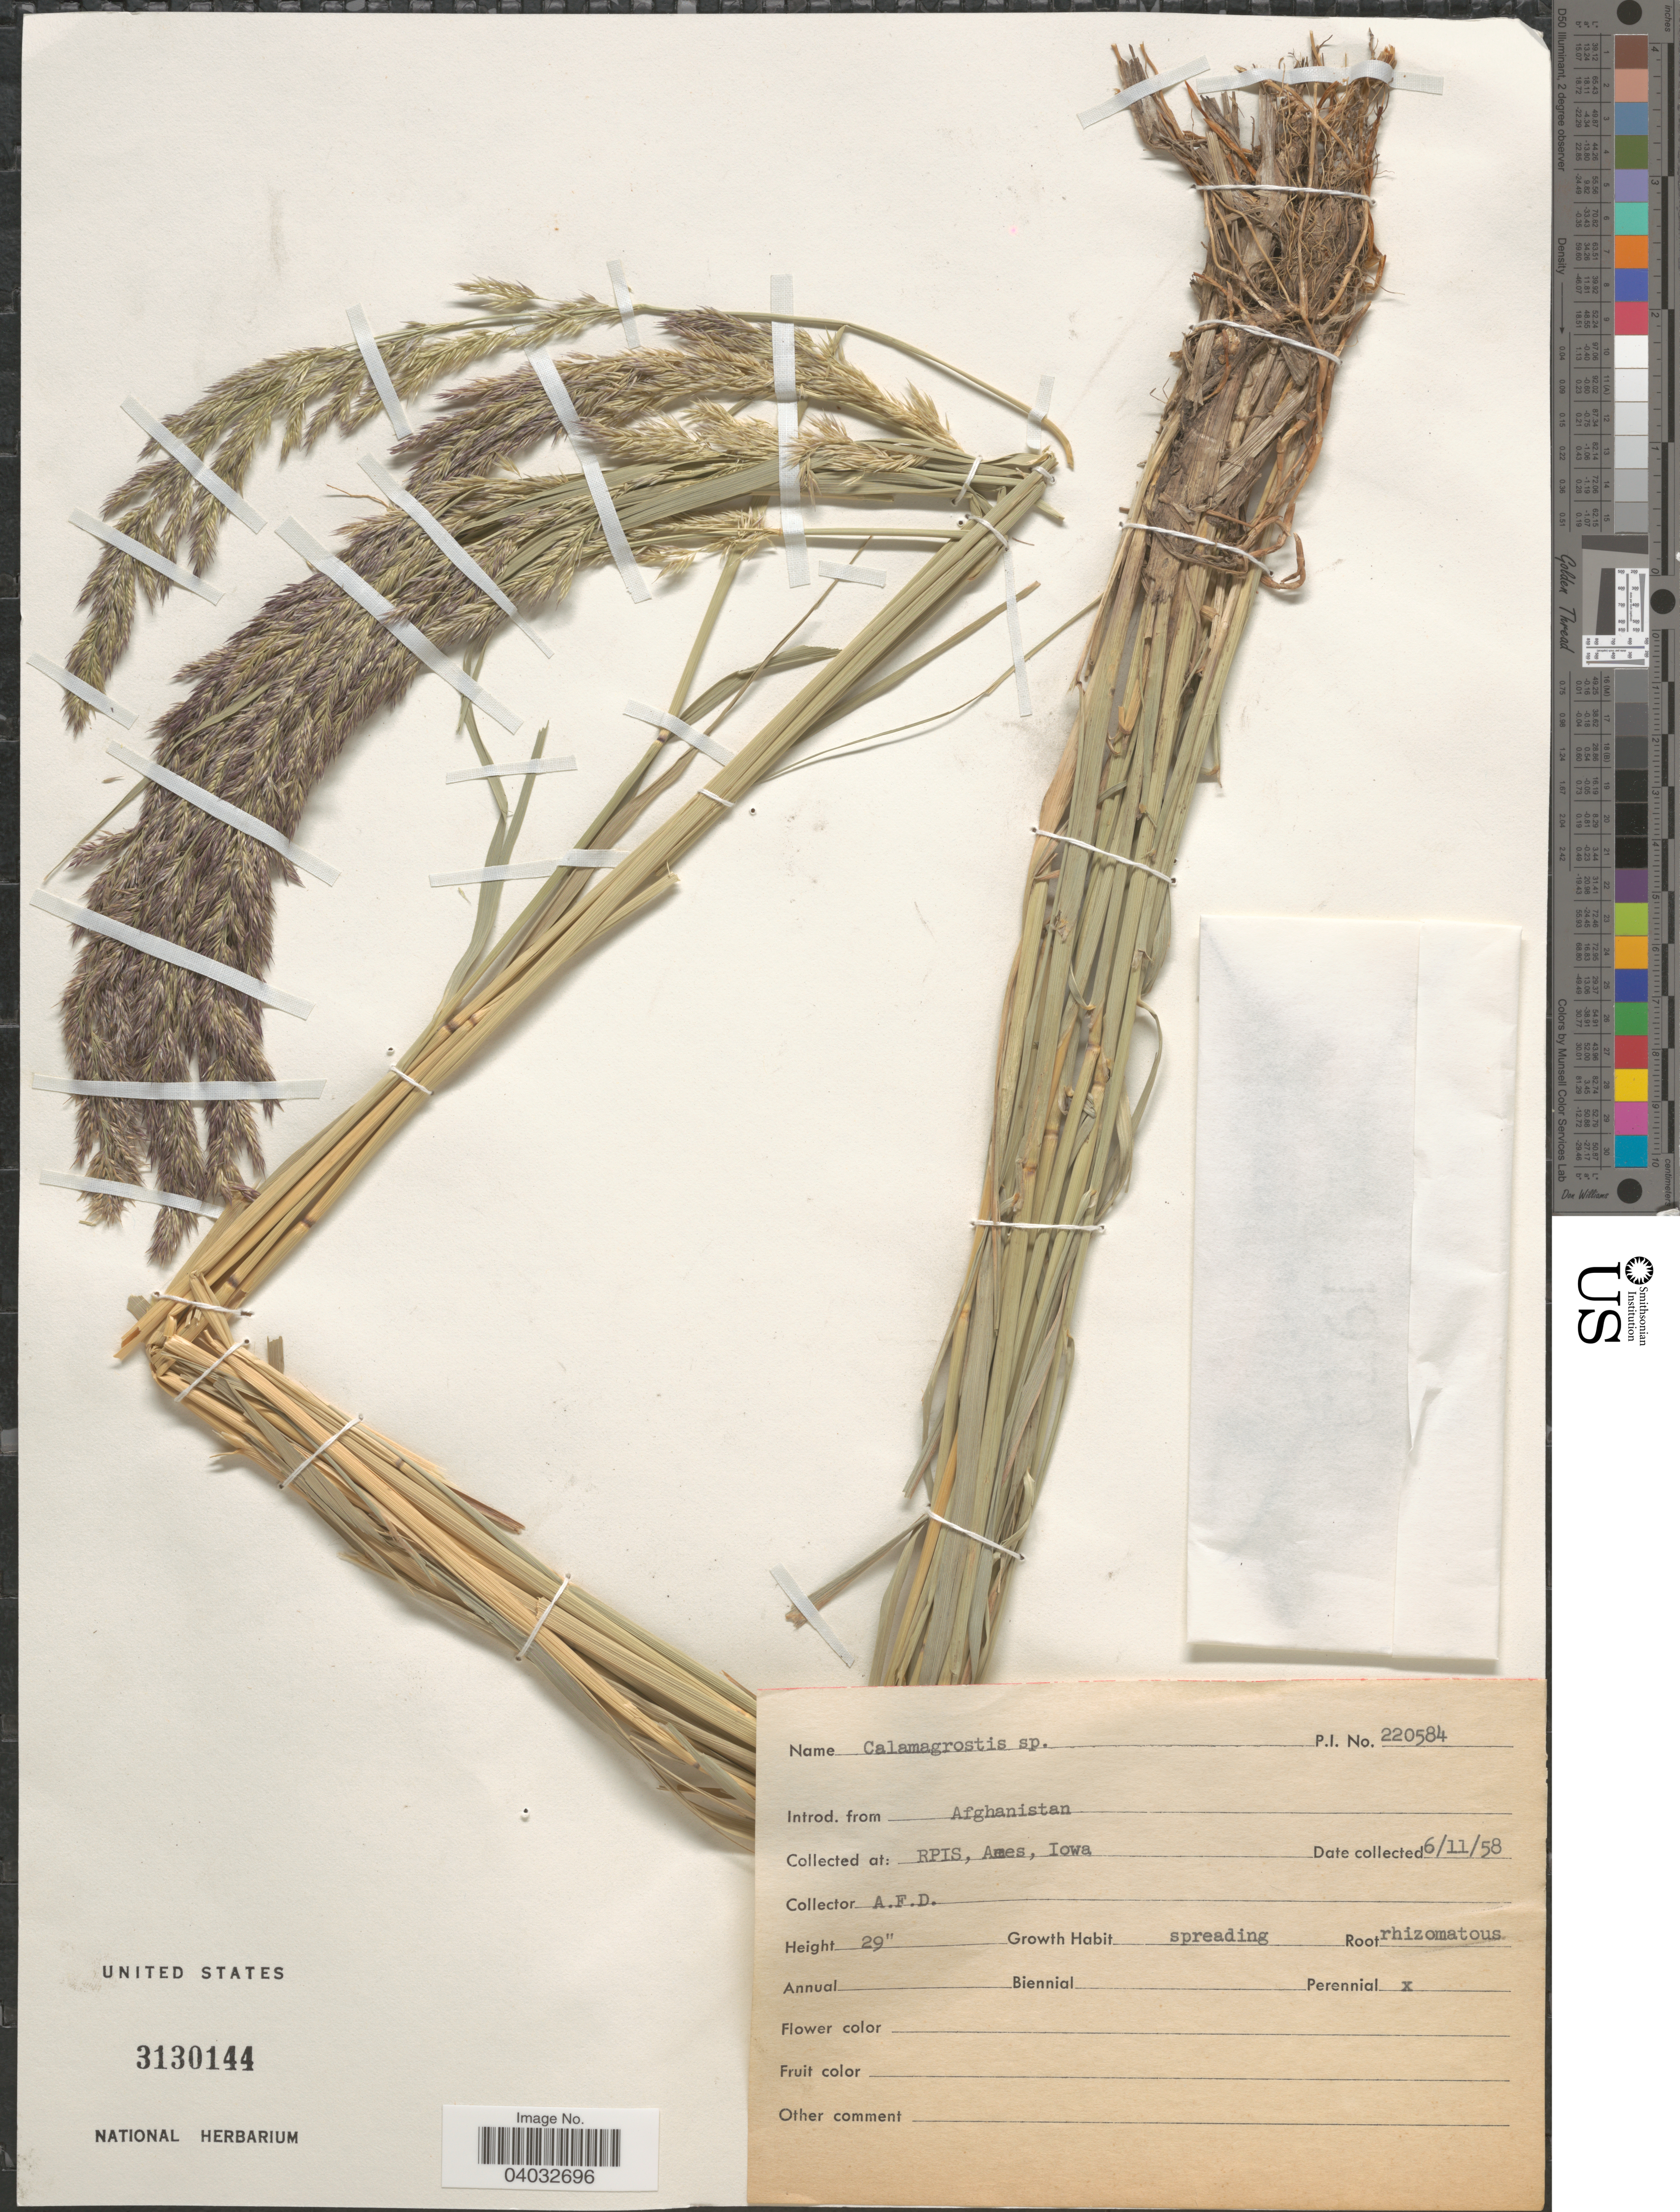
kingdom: Plantae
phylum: Tracheophyta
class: Liliopsida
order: Poales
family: Poaceae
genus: Calamagrostis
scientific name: Calamagrostis sp.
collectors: A. D.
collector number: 220584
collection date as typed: Transcribed d/m/y: 11/6/58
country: United States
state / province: Iowa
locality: RPIS, Ames.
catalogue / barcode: US 3130144